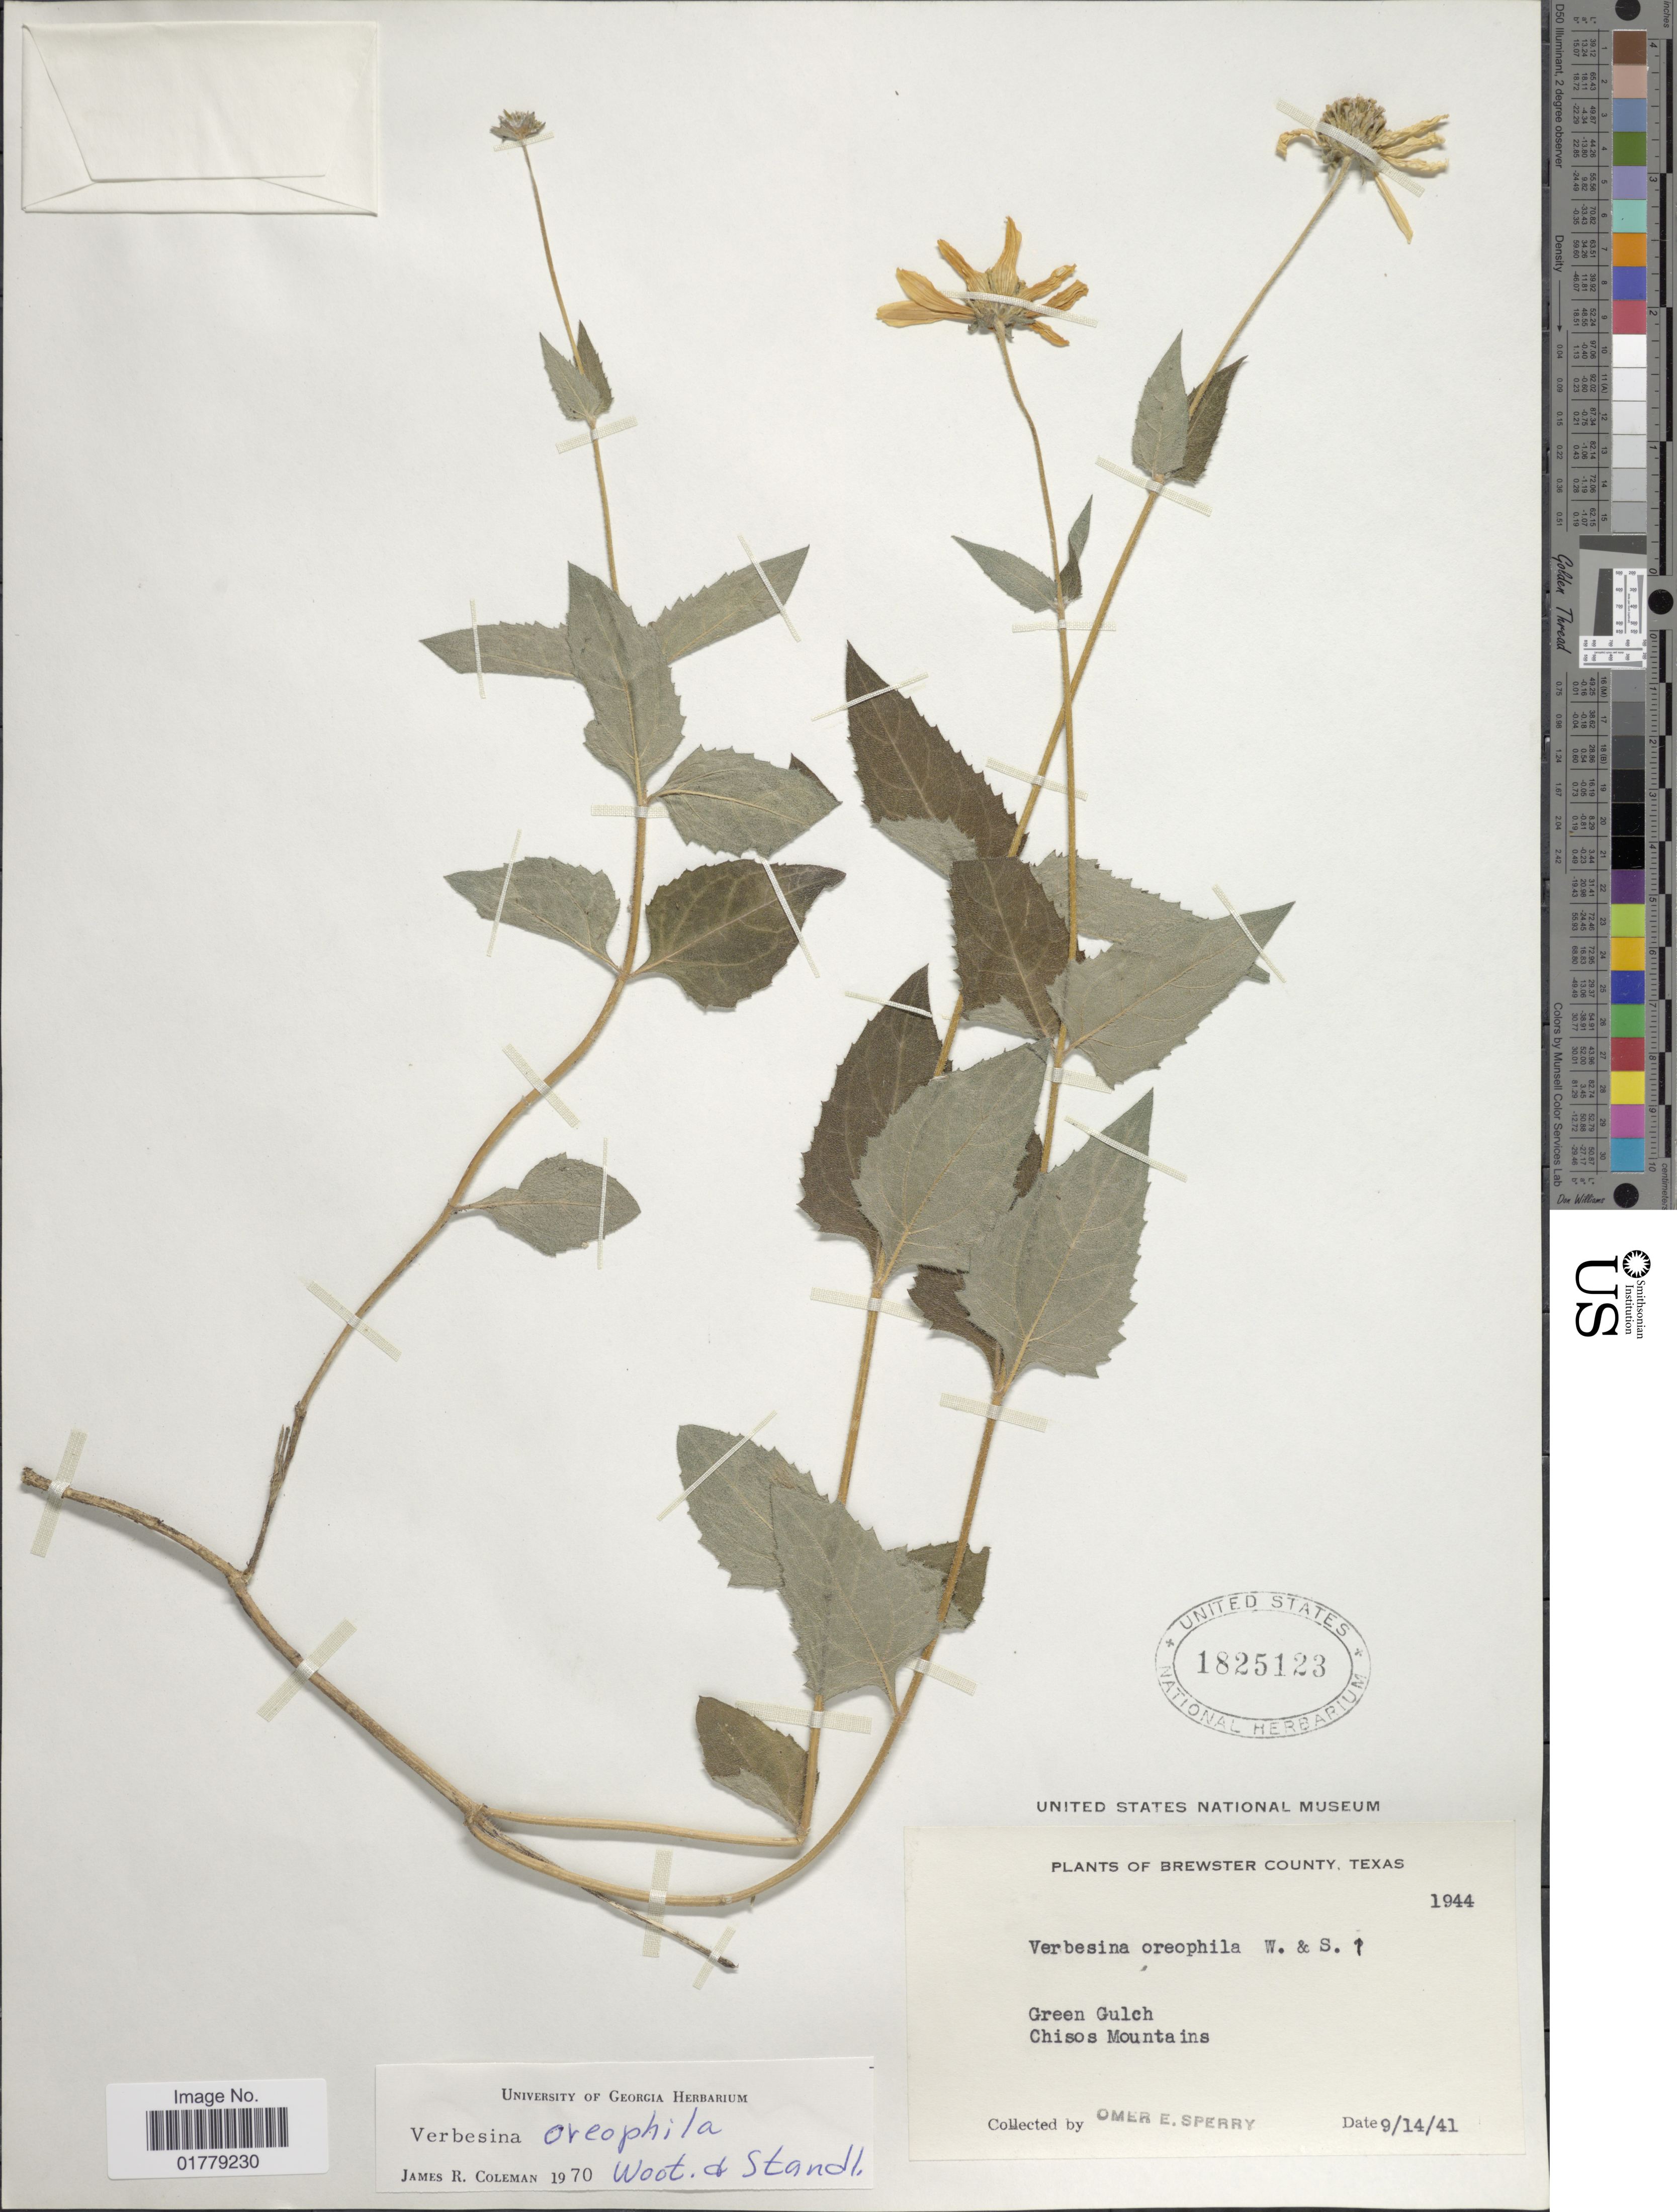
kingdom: Plantae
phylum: Tracheophyta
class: Magnoliopsida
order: Asterales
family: Asteraceae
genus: Verbesina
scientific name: Verbesina oreophila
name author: Wooton & Standl.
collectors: O. E. Sperry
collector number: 1944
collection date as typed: Transcribed d/m/y: 14/9/41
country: United States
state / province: Texas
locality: Brewster County, Texas. Green Gulch. Chisos Mountains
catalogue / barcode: US 1825123